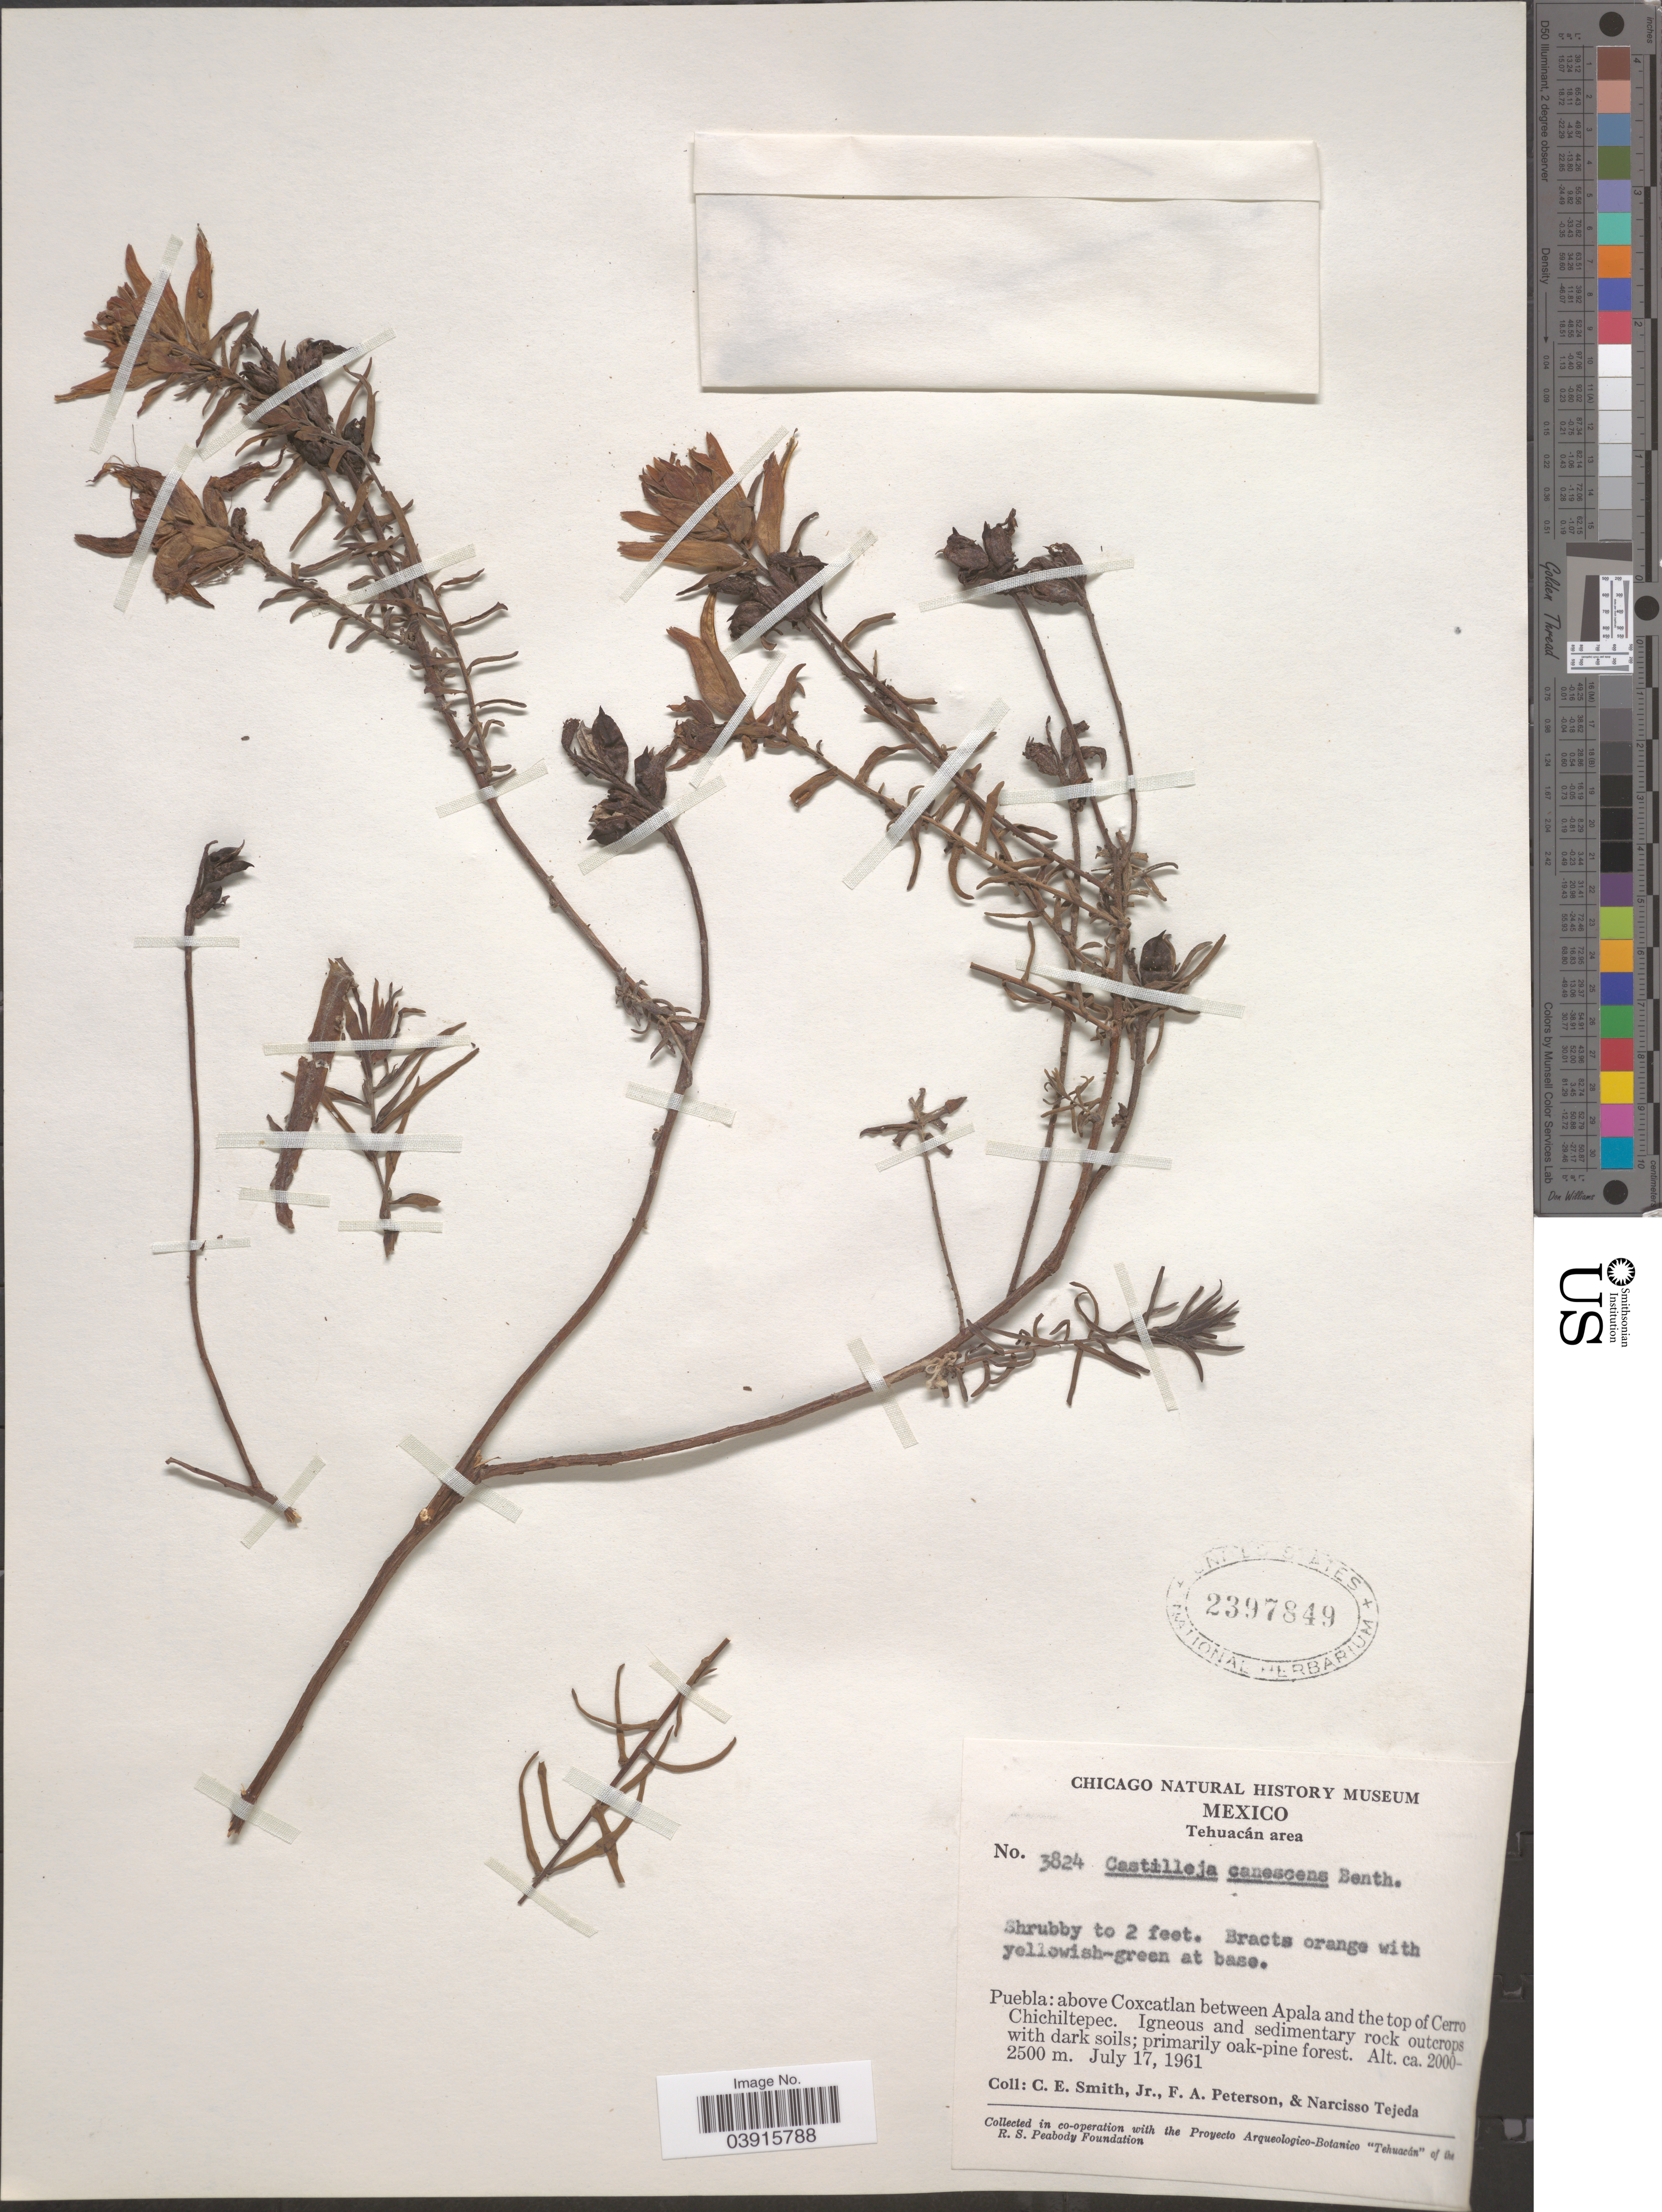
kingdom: Plantae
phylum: Tracheophyta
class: Magnoliopsida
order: Lamiales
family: Orobanchaceae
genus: Castilleja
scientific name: Castilleja tenuiflora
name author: Benth.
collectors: C. E. Smith Jr., F. A. Peterson & N. Tejeda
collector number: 3824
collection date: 1961-07-17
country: Mexico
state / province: Puebla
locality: Tehuacán area. Above Coxcatlan between Apala and the top of Cerro Chichiltepec.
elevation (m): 2000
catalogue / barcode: US 2397849